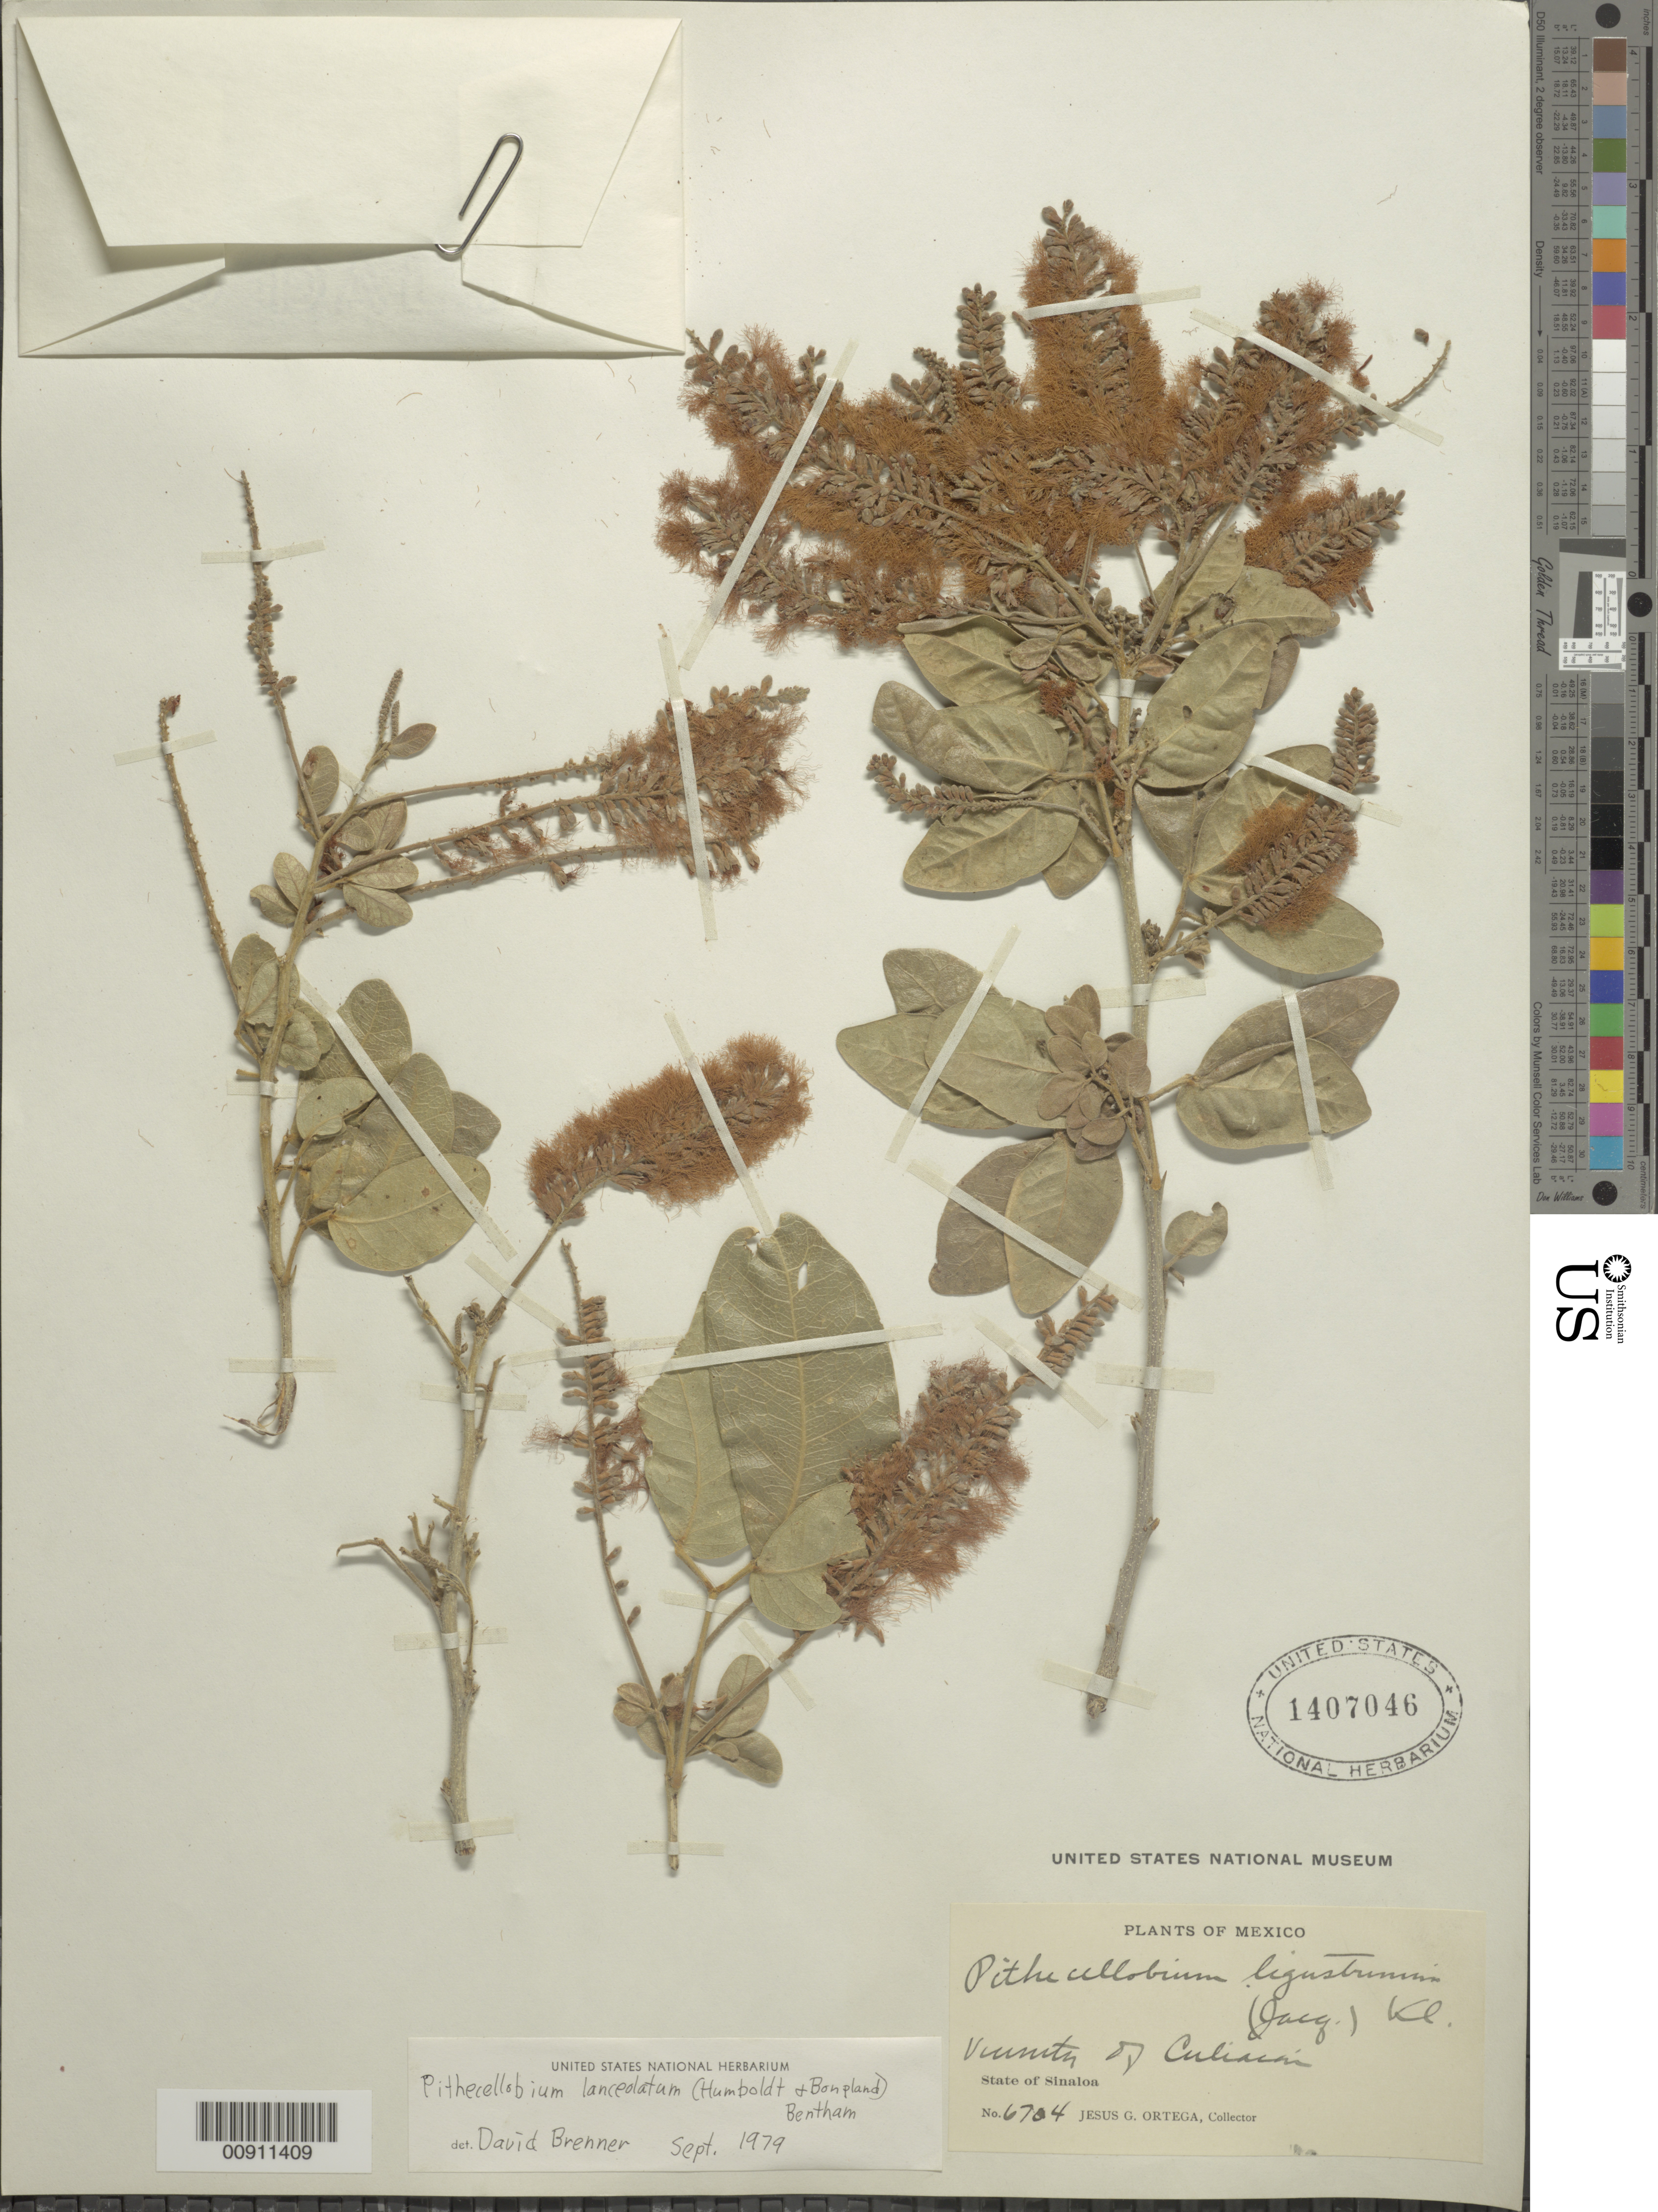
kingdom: Plantae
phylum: Tracheophyta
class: Magnoliopsida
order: Fabales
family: Fabaceae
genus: Pithecellobium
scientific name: Pithecellobium lanceolatum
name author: (Humb. & Bonpl. ex Willd.) Benth.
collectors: J. Ortega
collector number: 6704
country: Mexico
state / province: Sinaloa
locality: Vicinity of Culiacán, State of Sinaloa.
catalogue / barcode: US 1407046